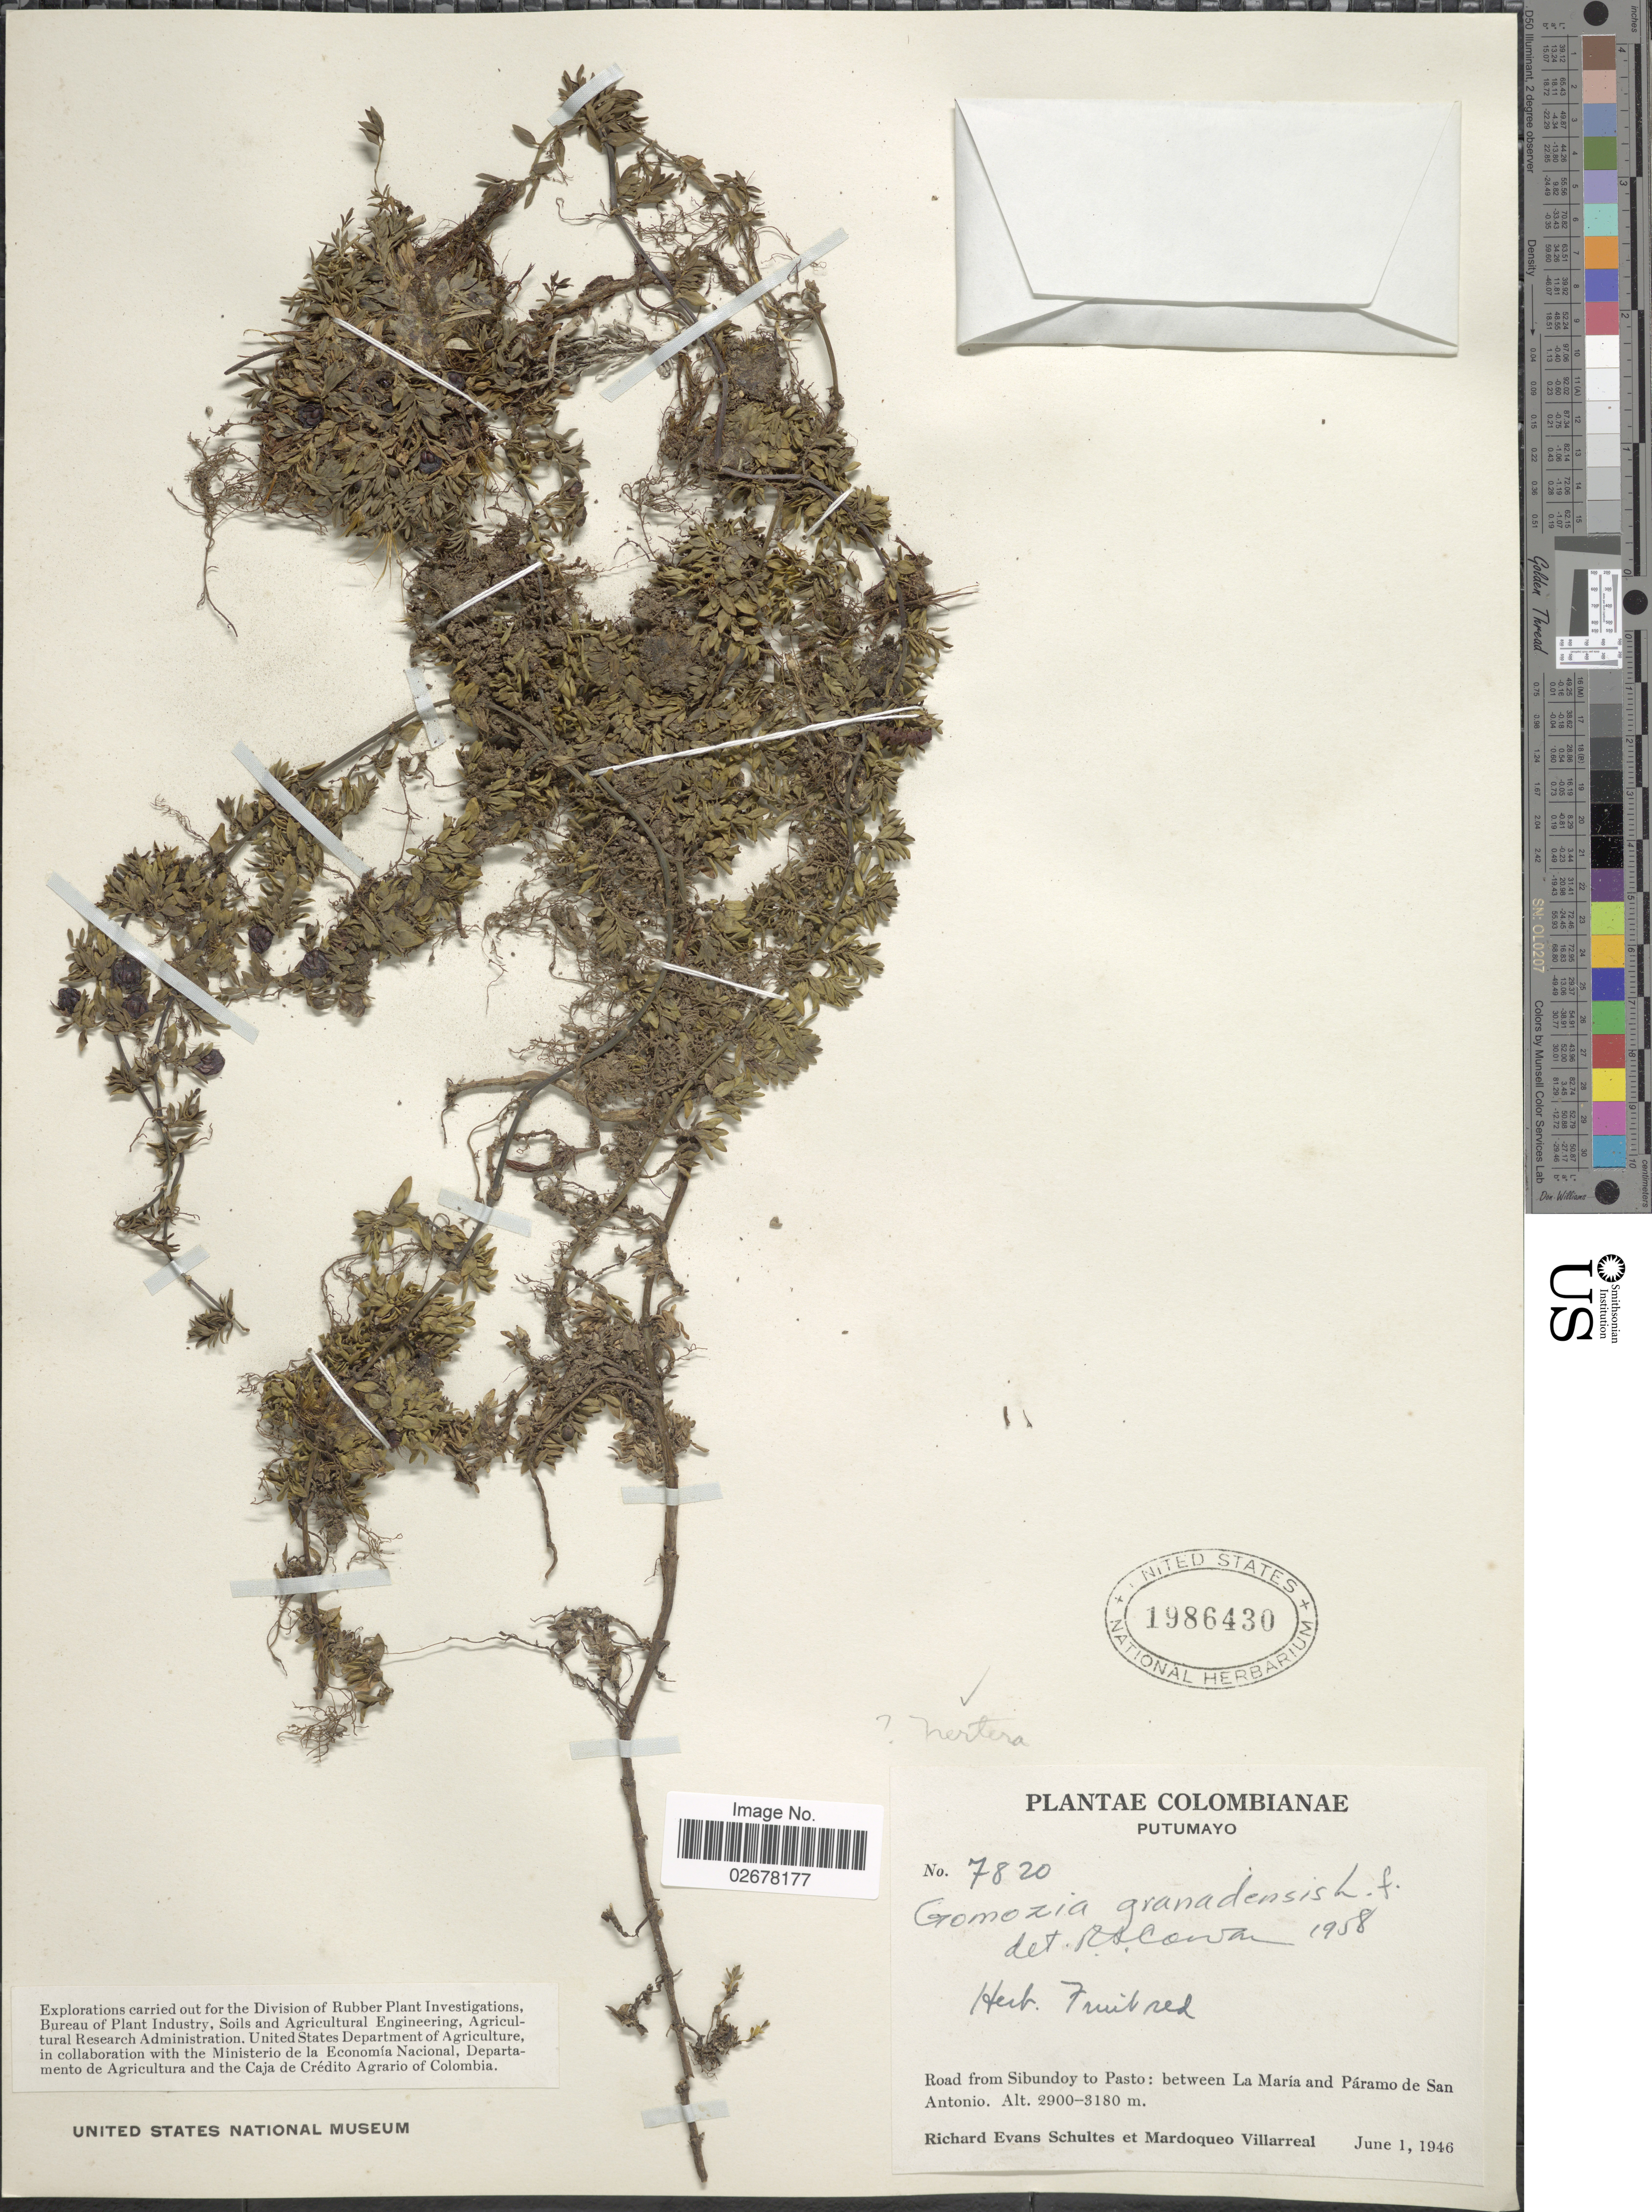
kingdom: Plantae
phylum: Tracheophyta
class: Magnoliopsida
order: Gentianales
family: Rubiaceae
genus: Nertera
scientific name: Nertera depressa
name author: Banks & Sol. ex Gaertn.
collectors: R. E. Schultes & M. Villareal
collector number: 7820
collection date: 1946-06-01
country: Colombia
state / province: Putumayo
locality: Road from Sibundoy to Pasto: between La Maria and Páramo de San Antonio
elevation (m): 2900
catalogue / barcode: US 1986430